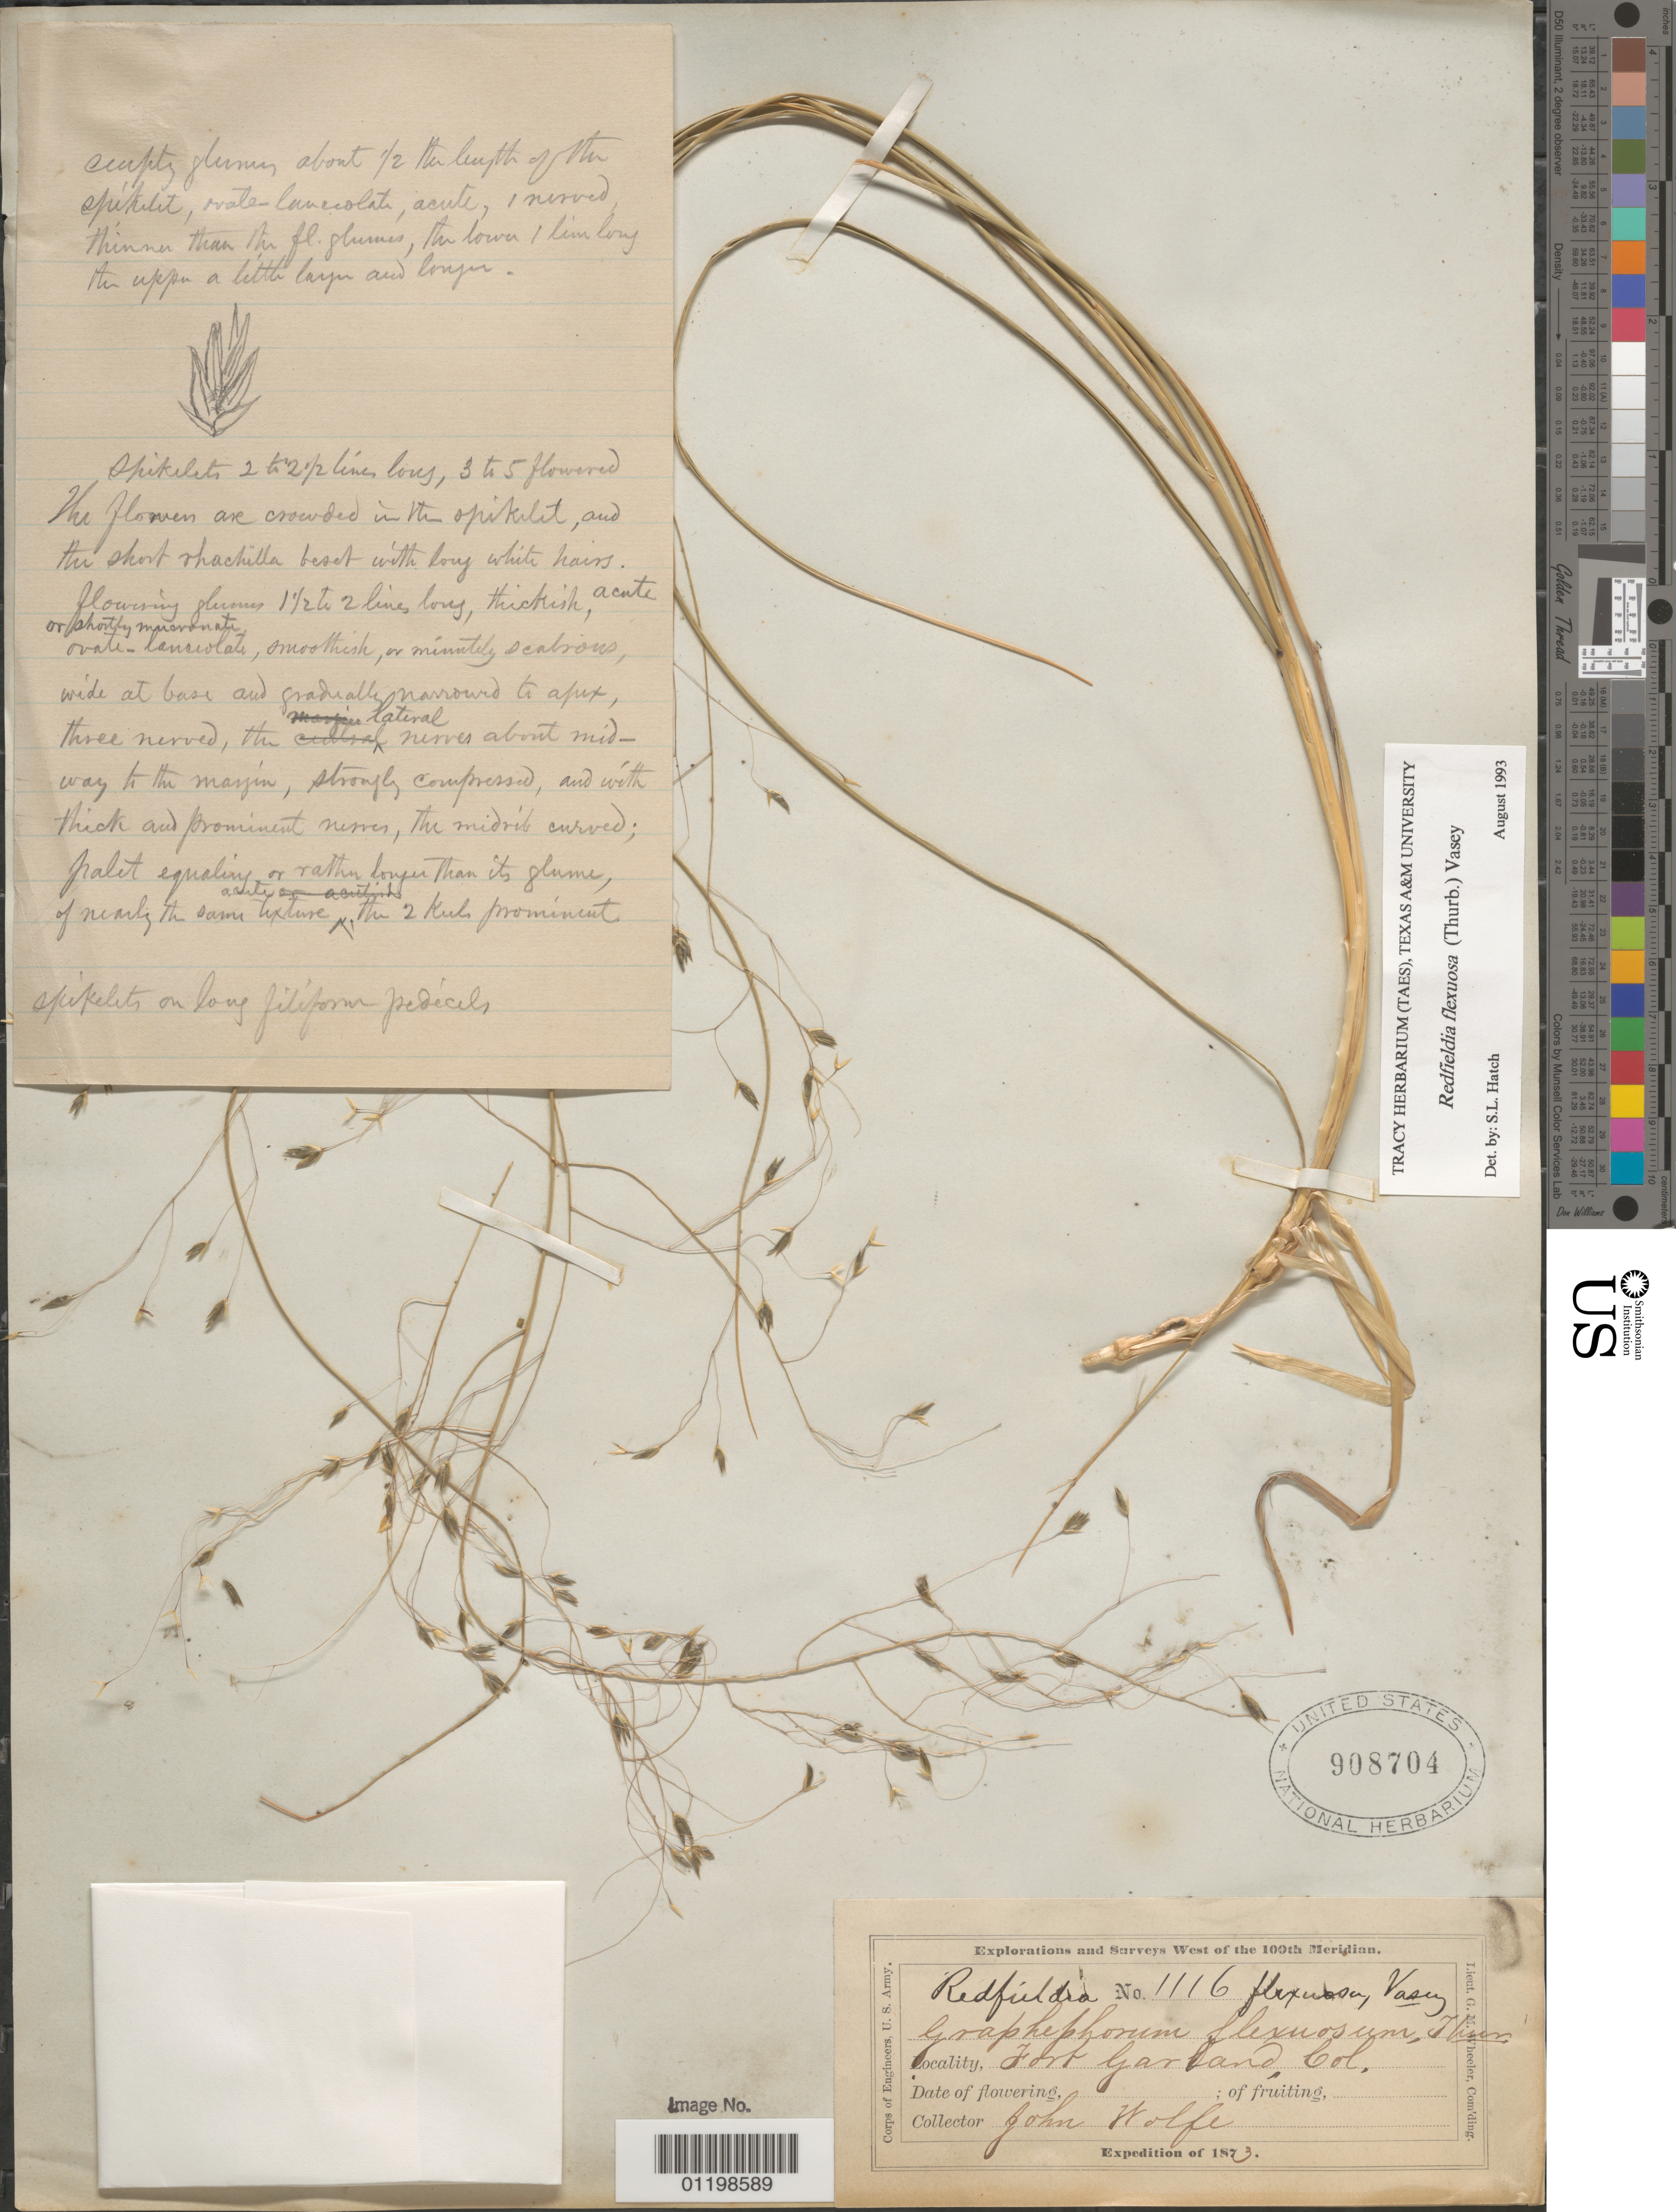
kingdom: Plantae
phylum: Tracheophyta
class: Liliopsida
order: Poales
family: Poaceae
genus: Redfieldia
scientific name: Redfieldia flexuosa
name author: Vasey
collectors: J. Wolf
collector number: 1116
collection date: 1873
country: United States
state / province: Colorado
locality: Fort Garland.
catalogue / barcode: US 908704